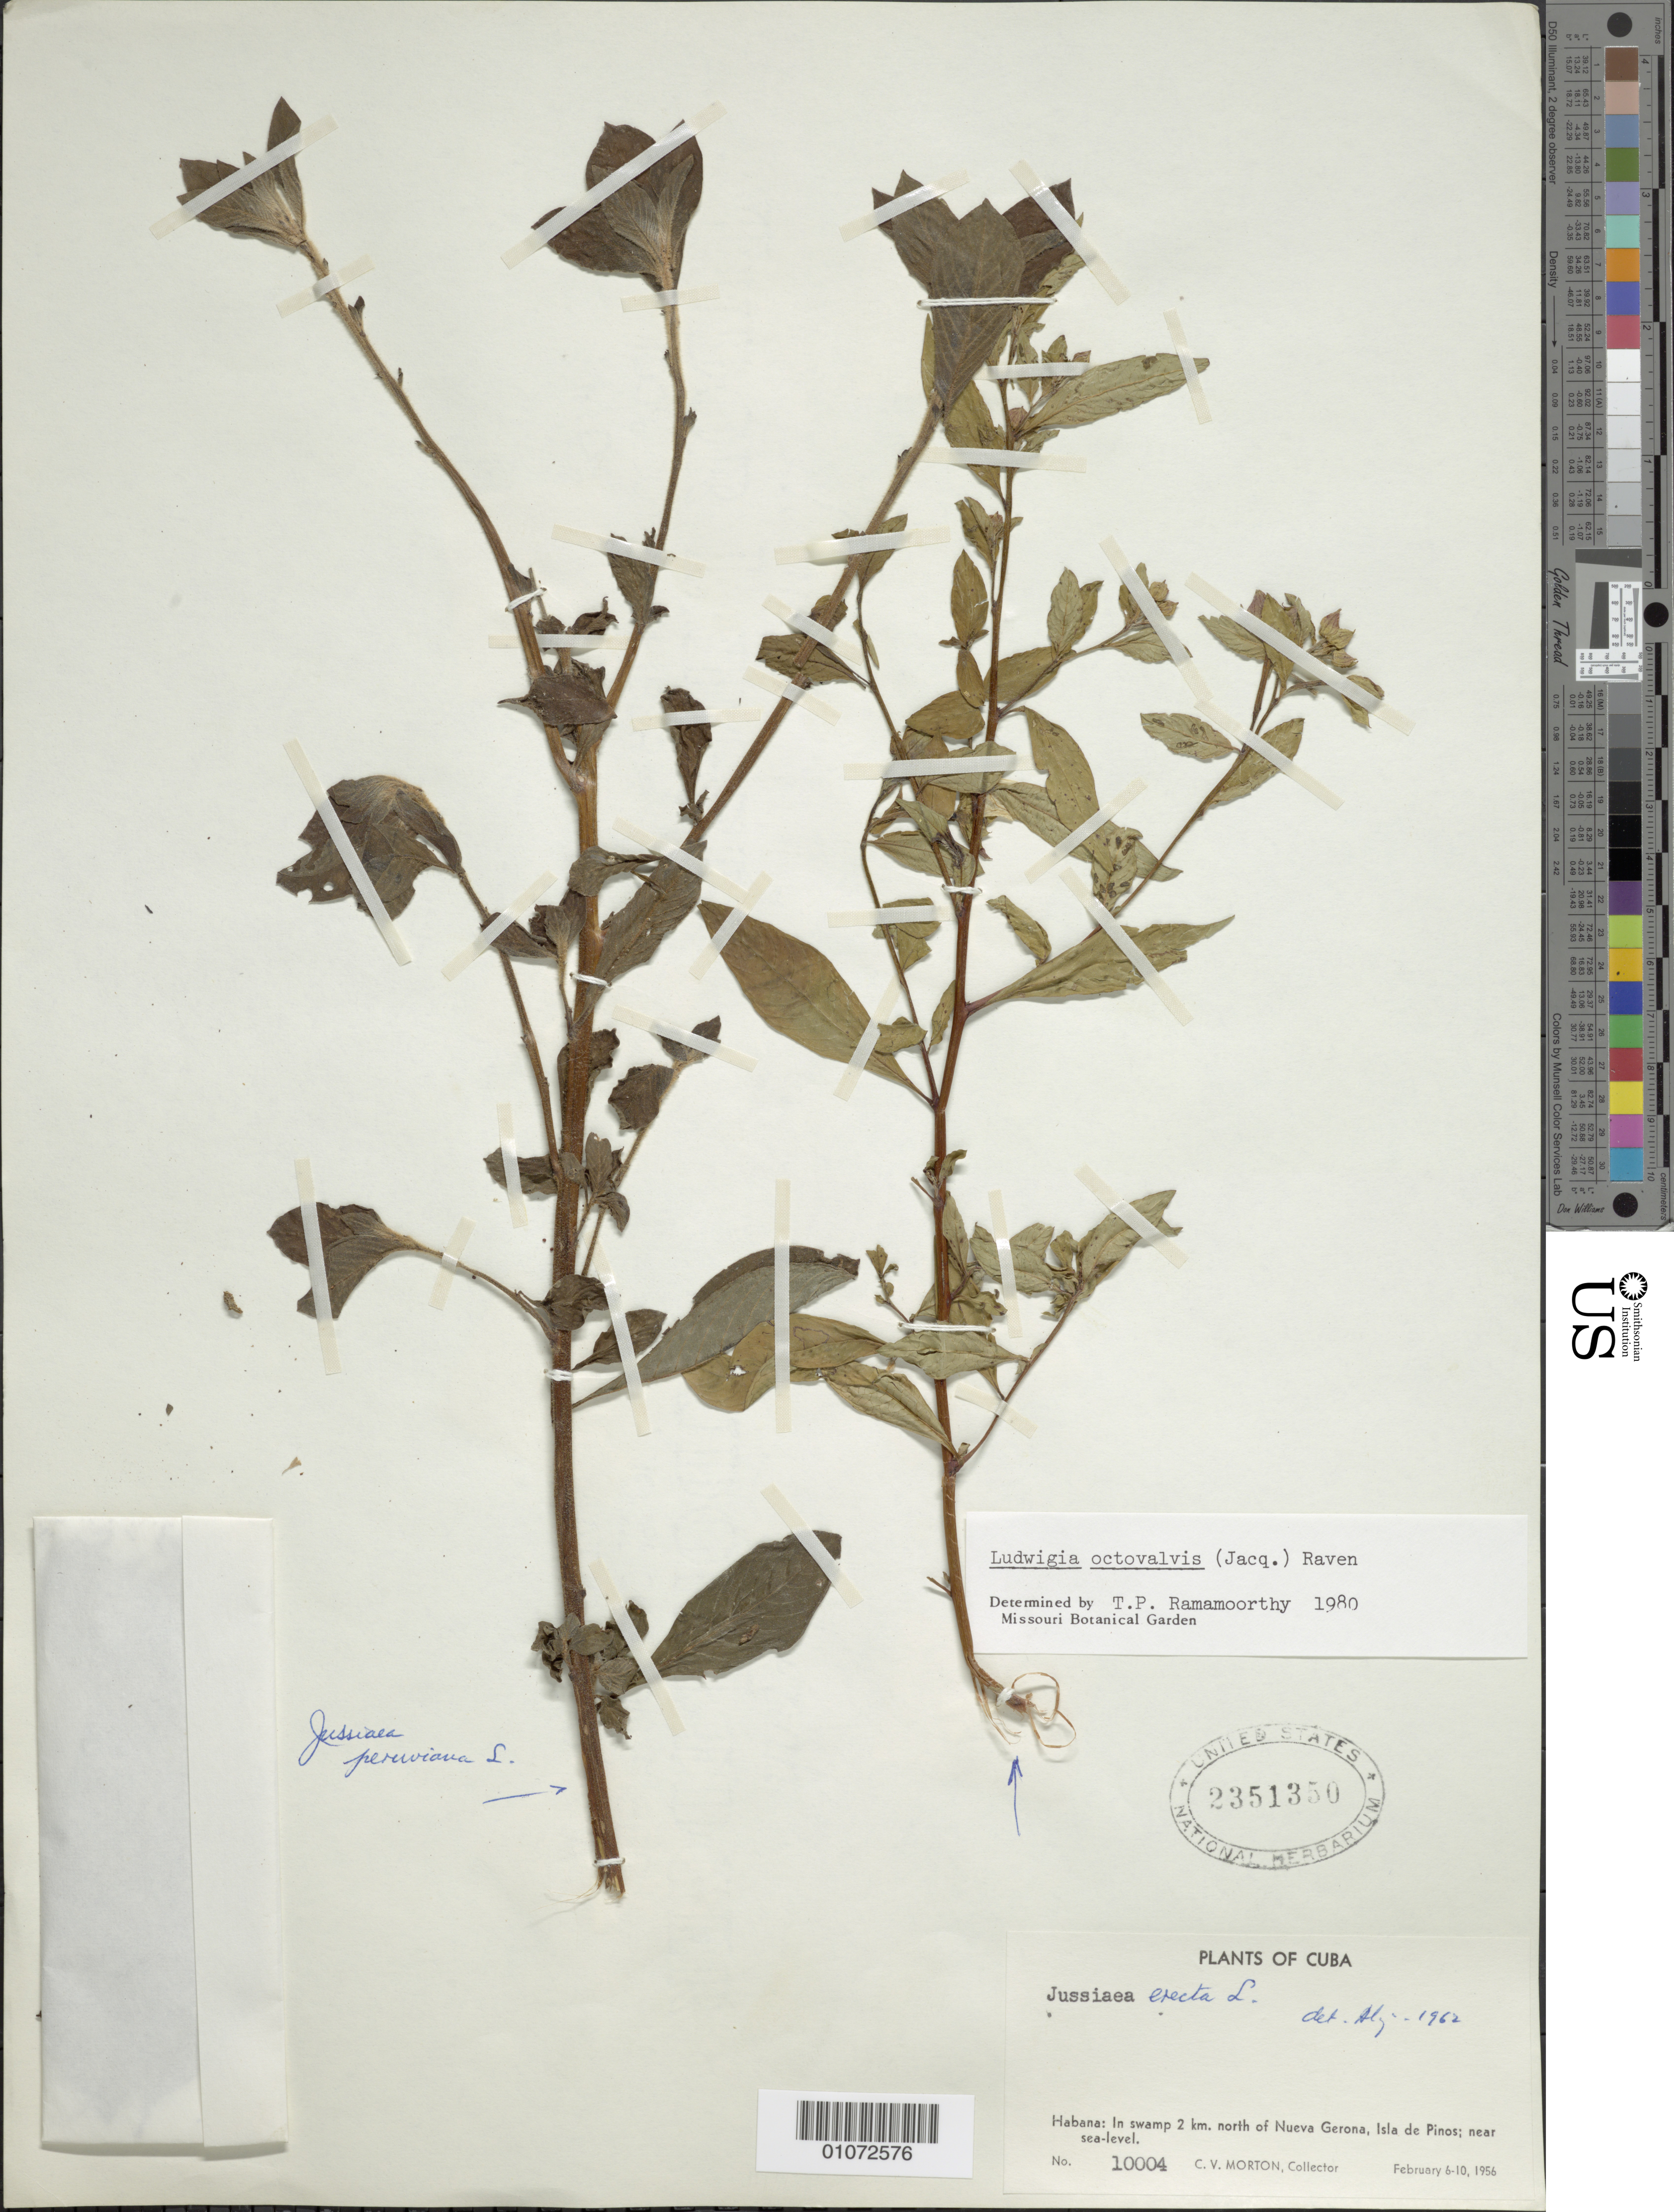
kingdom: Plantae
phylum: Tracheophyta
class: Magnoliopsida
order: Myrtales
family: Onagraceae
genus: Ludwigia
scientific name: Ludwigia octovalvis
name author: (Jacq.) P.H. Raven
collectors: C. V. Morton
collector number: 10004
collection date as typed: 06 Feb 1956 to 10 Feb 1956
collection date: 1956-02-06/1956-02-10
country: Cuba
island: Isla de la Juventud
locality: Isle of Pines, 2 km north of Nueva Gerona Near sea-level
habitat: swamp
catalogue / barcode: US 2351350